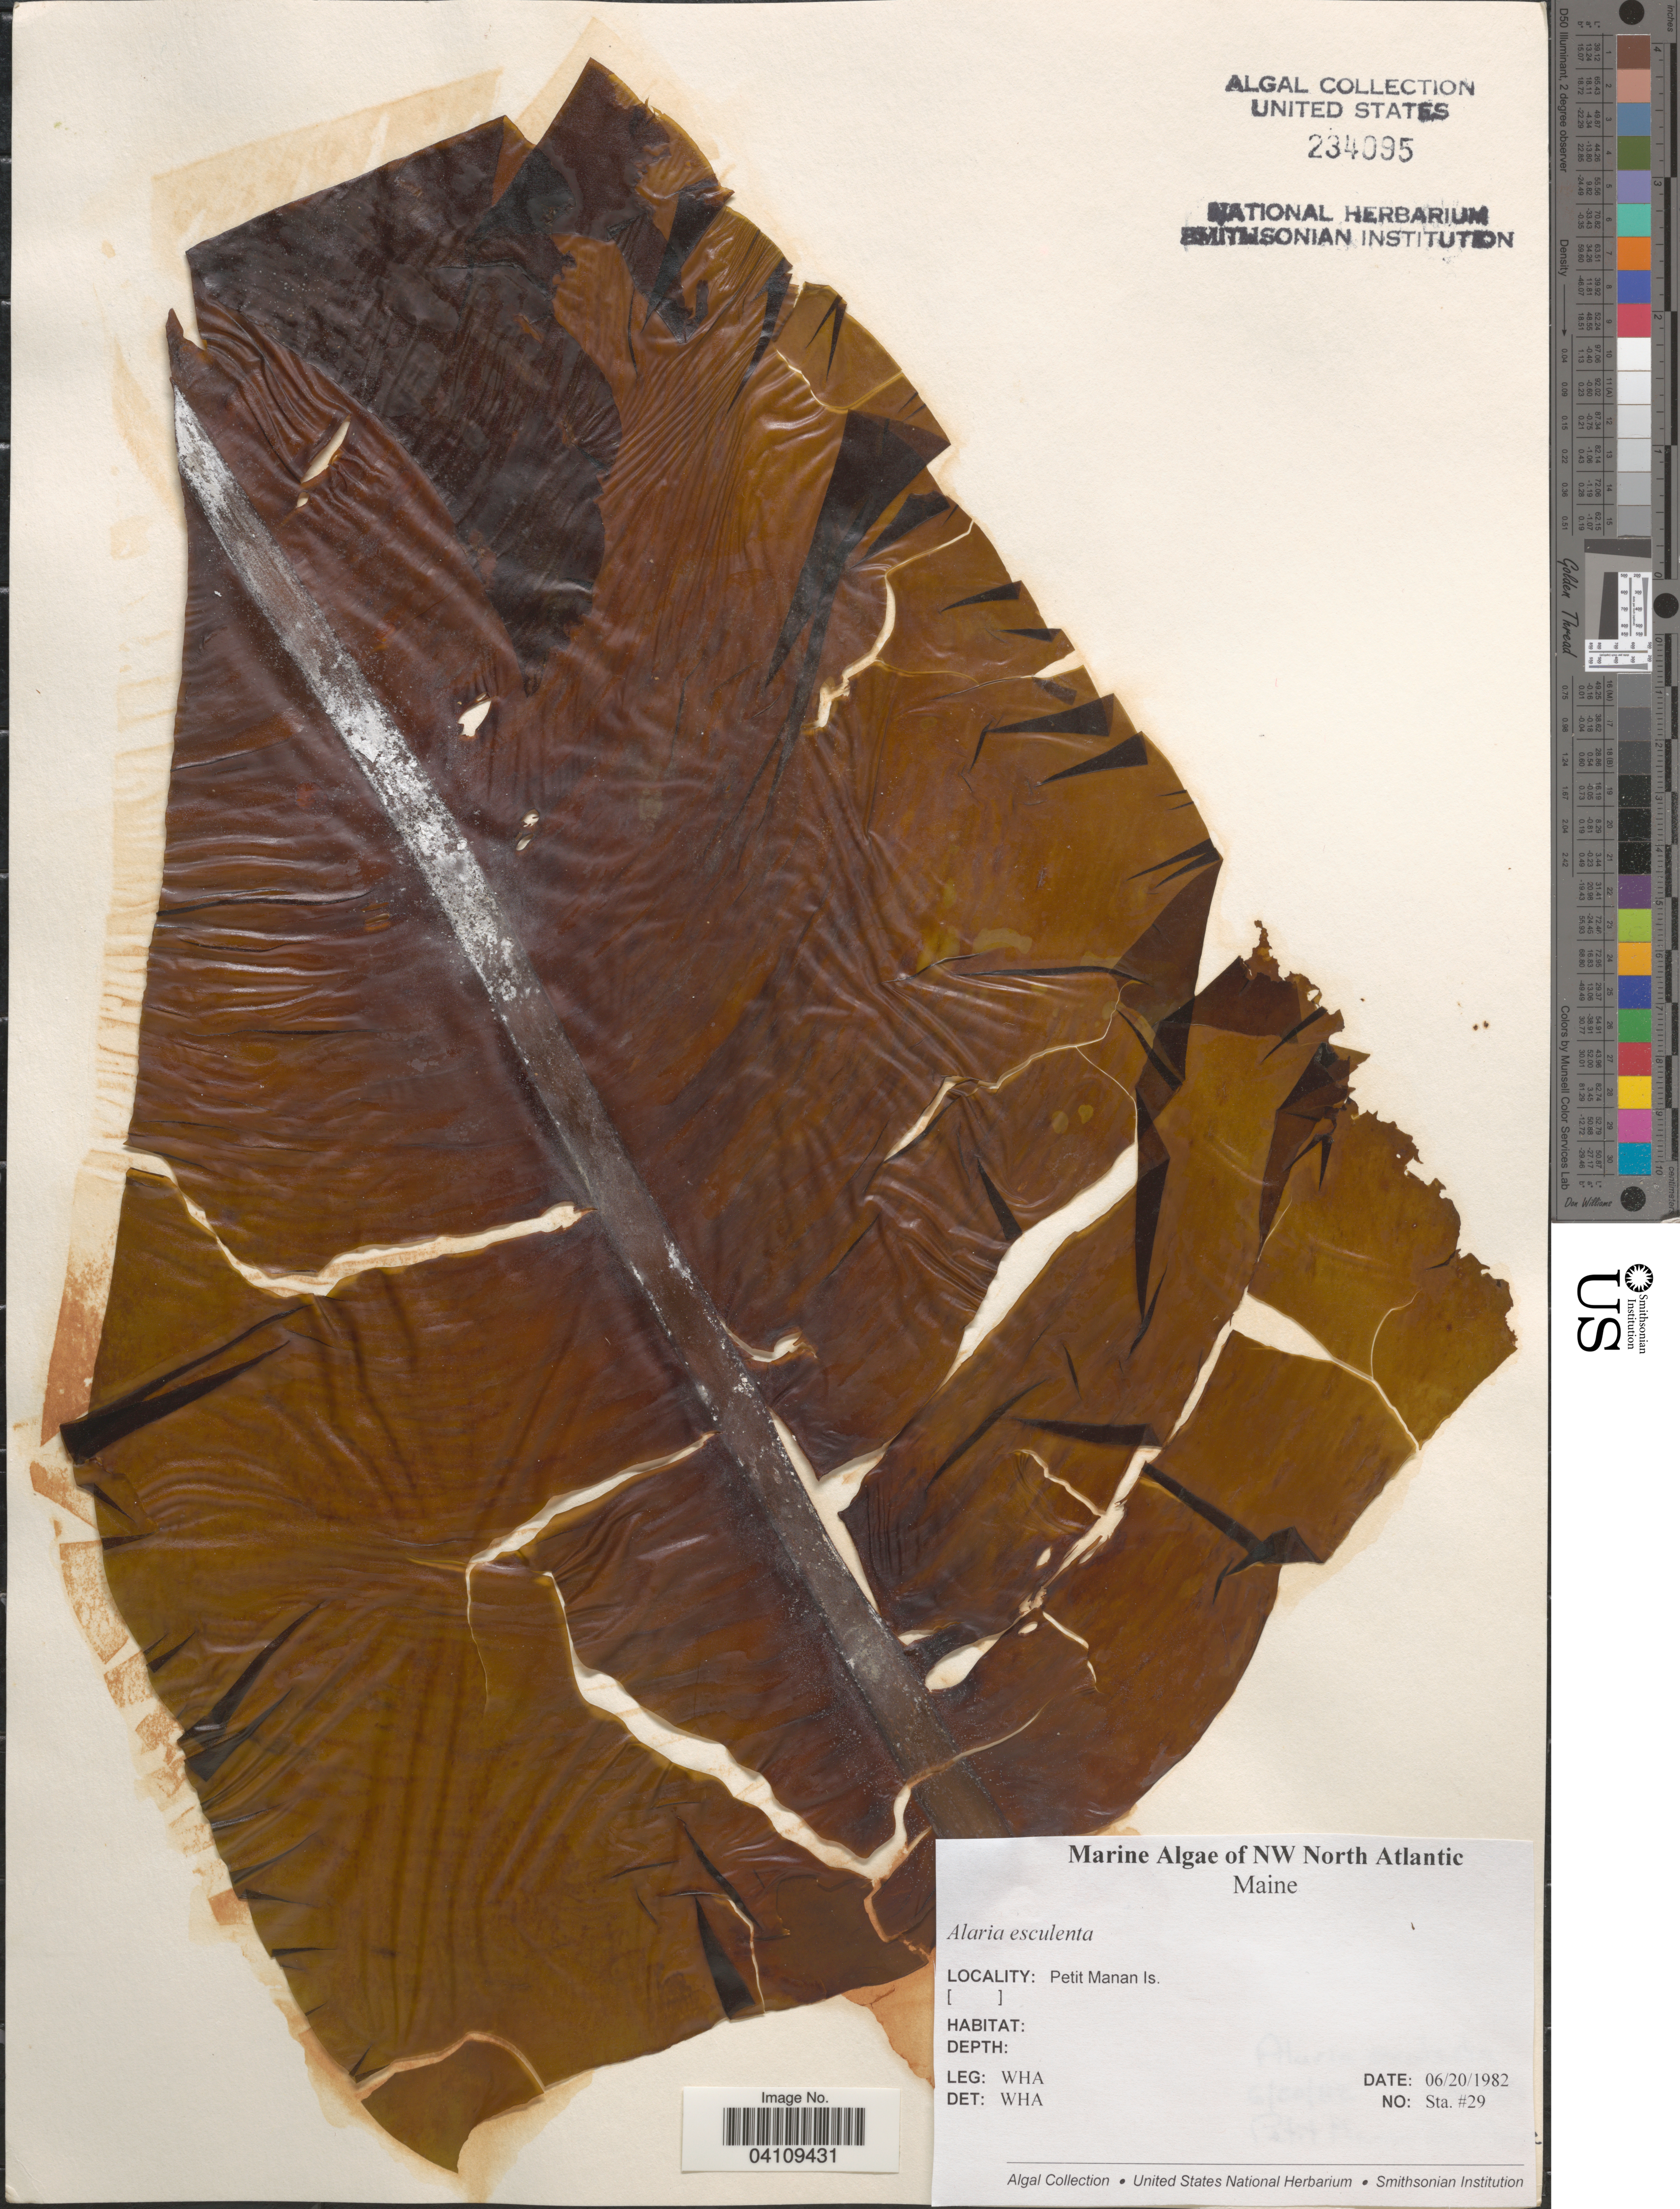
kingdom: Chromista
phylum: Ochrophyta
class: Phaeophyceae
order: Laminariales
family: Alariaceae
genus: Alaria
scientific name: Alaria esculenta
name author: (L.) Greville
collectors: W. H. Adey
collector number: Sta. #29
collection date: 1982-06-20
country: United States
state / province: Maine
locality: NW North Atlantic. Petit Manan Is.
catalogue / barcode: US 234095